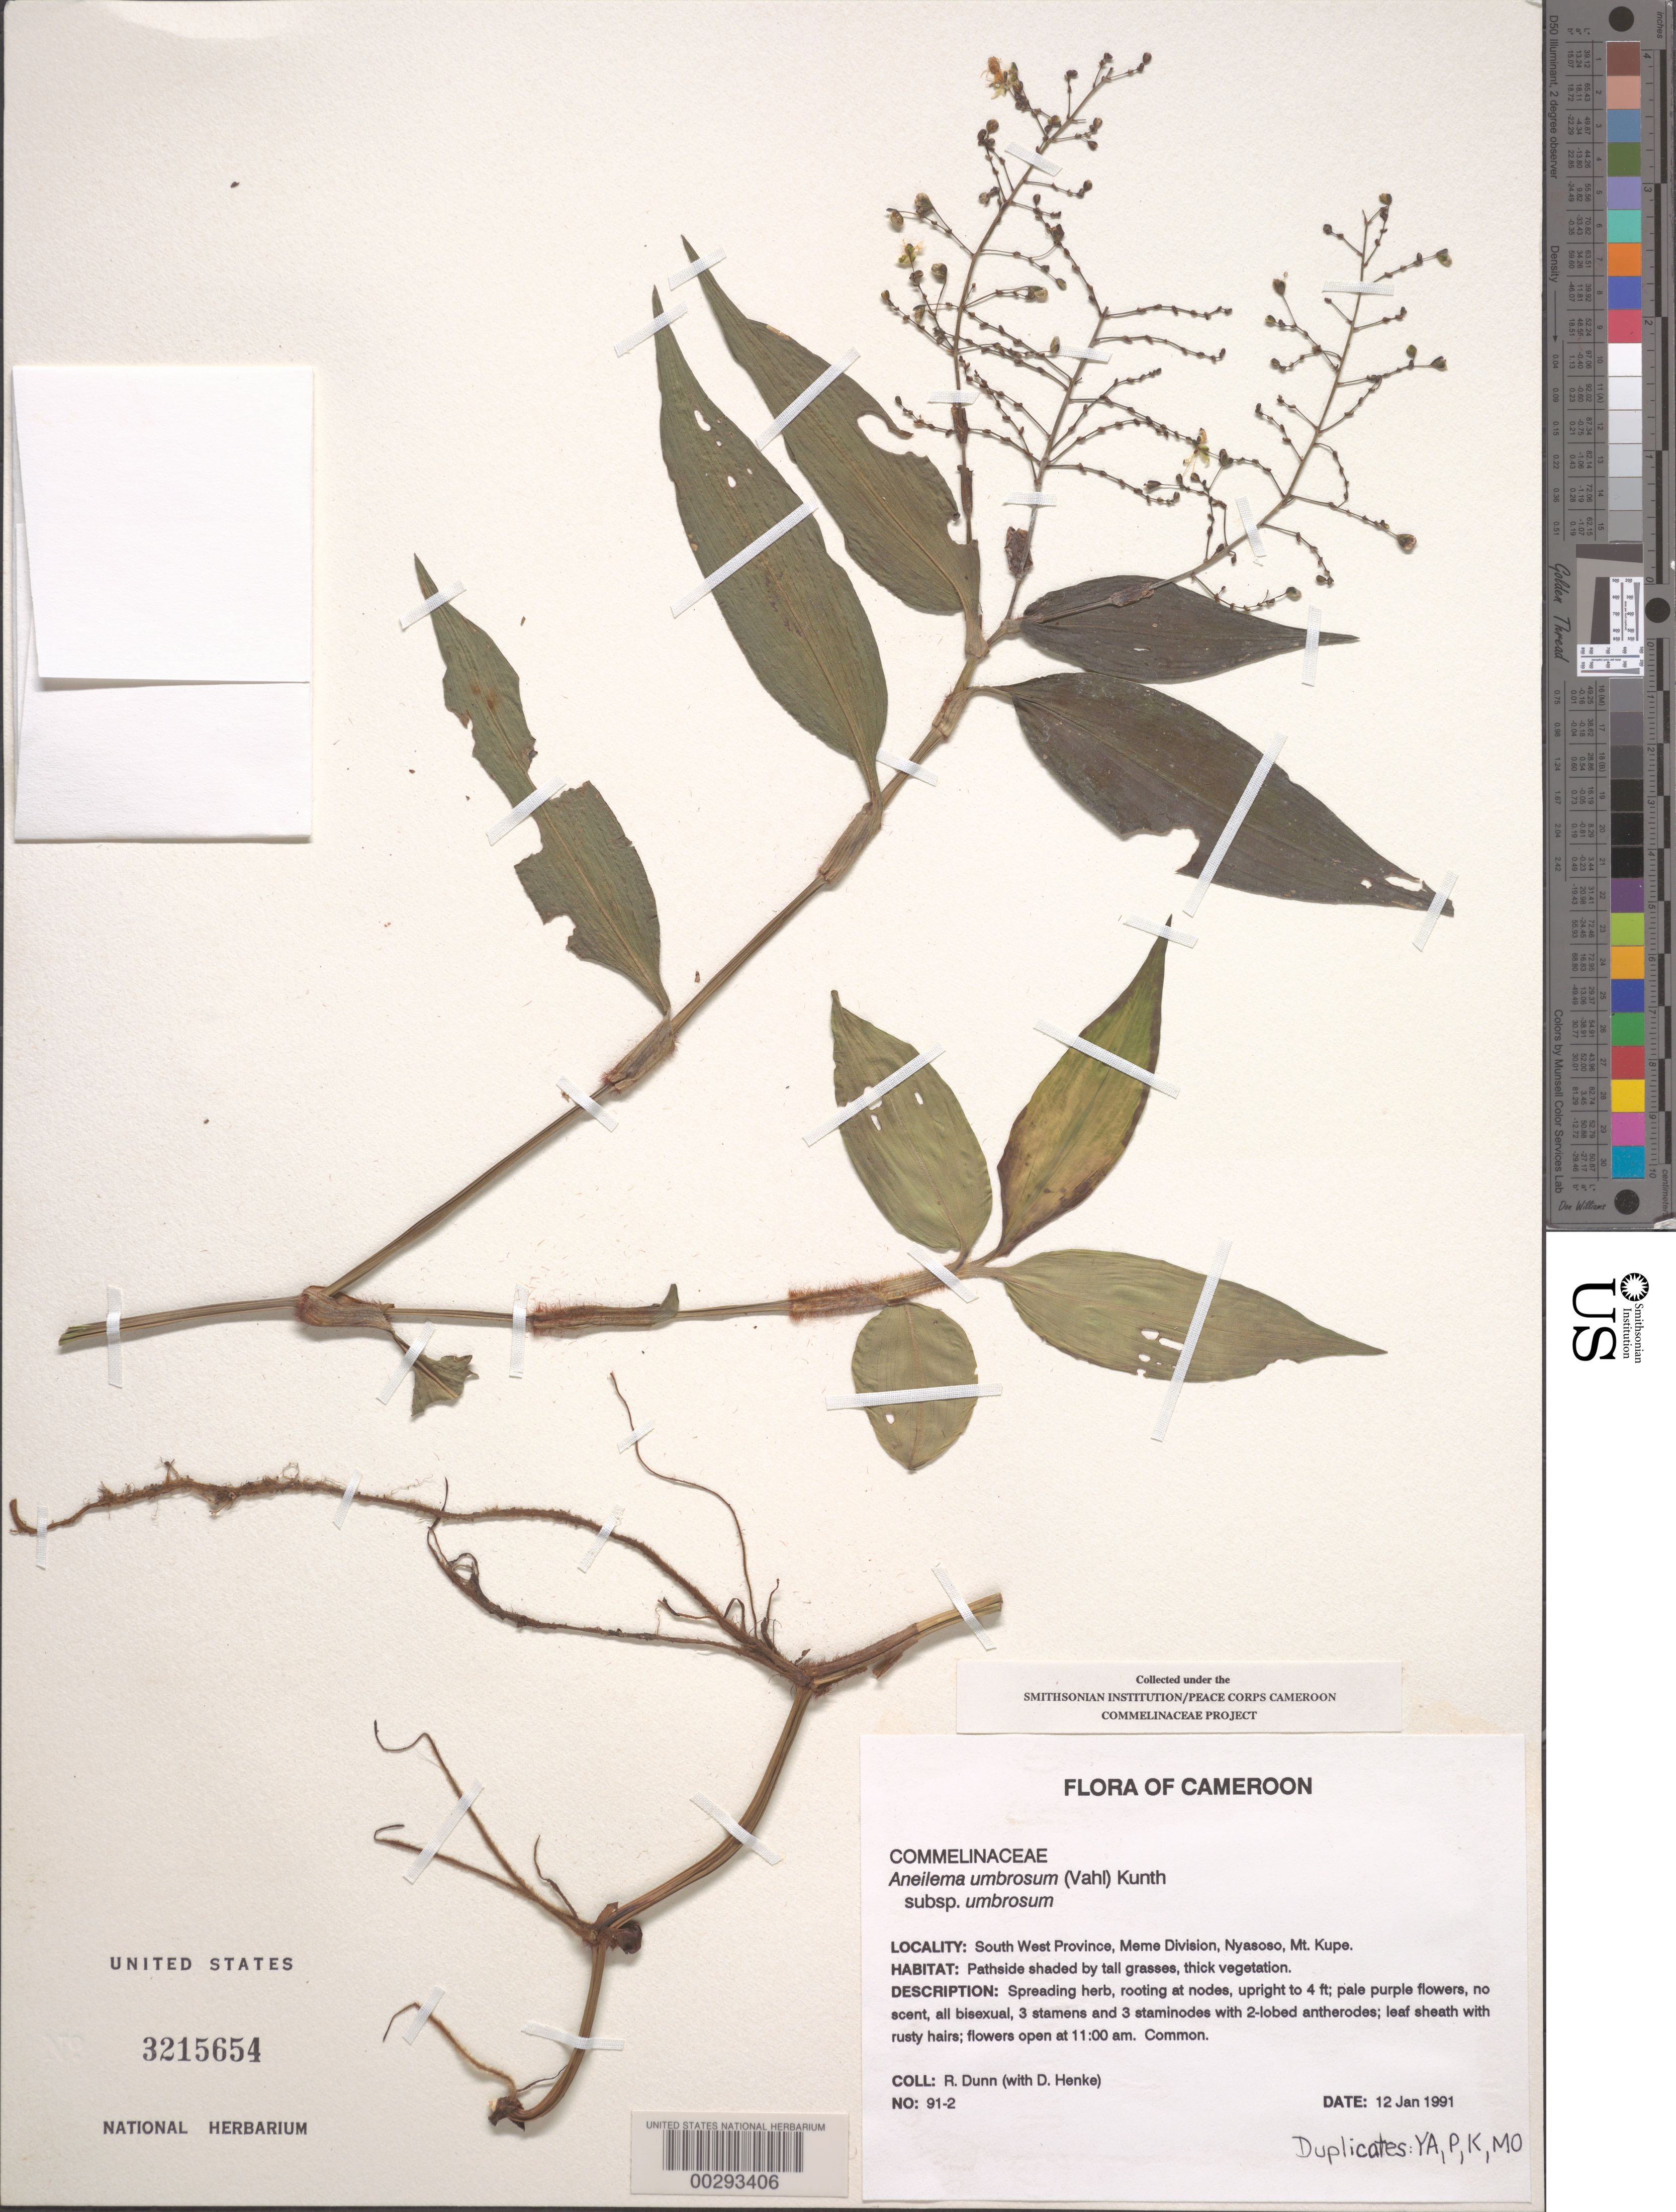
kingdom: Plantae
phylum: Tracheophyta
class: Liliopsida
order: Commelinales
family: Commelinaceae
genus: Aneilema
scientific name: Aneilema umbrosum subsp. umbrosum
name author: (Vahl) Kunth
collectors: R. Dunne & D. Henke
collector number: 91-2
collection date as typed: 12 Jan 1991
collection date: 1991-01-12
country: Cameroon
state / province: Sud-Ouest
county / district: Meme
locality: Nyasoso, Mt. Kupe.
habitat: Pathside shaded by tall grasses, thick vegetation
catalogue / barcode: US 3215654